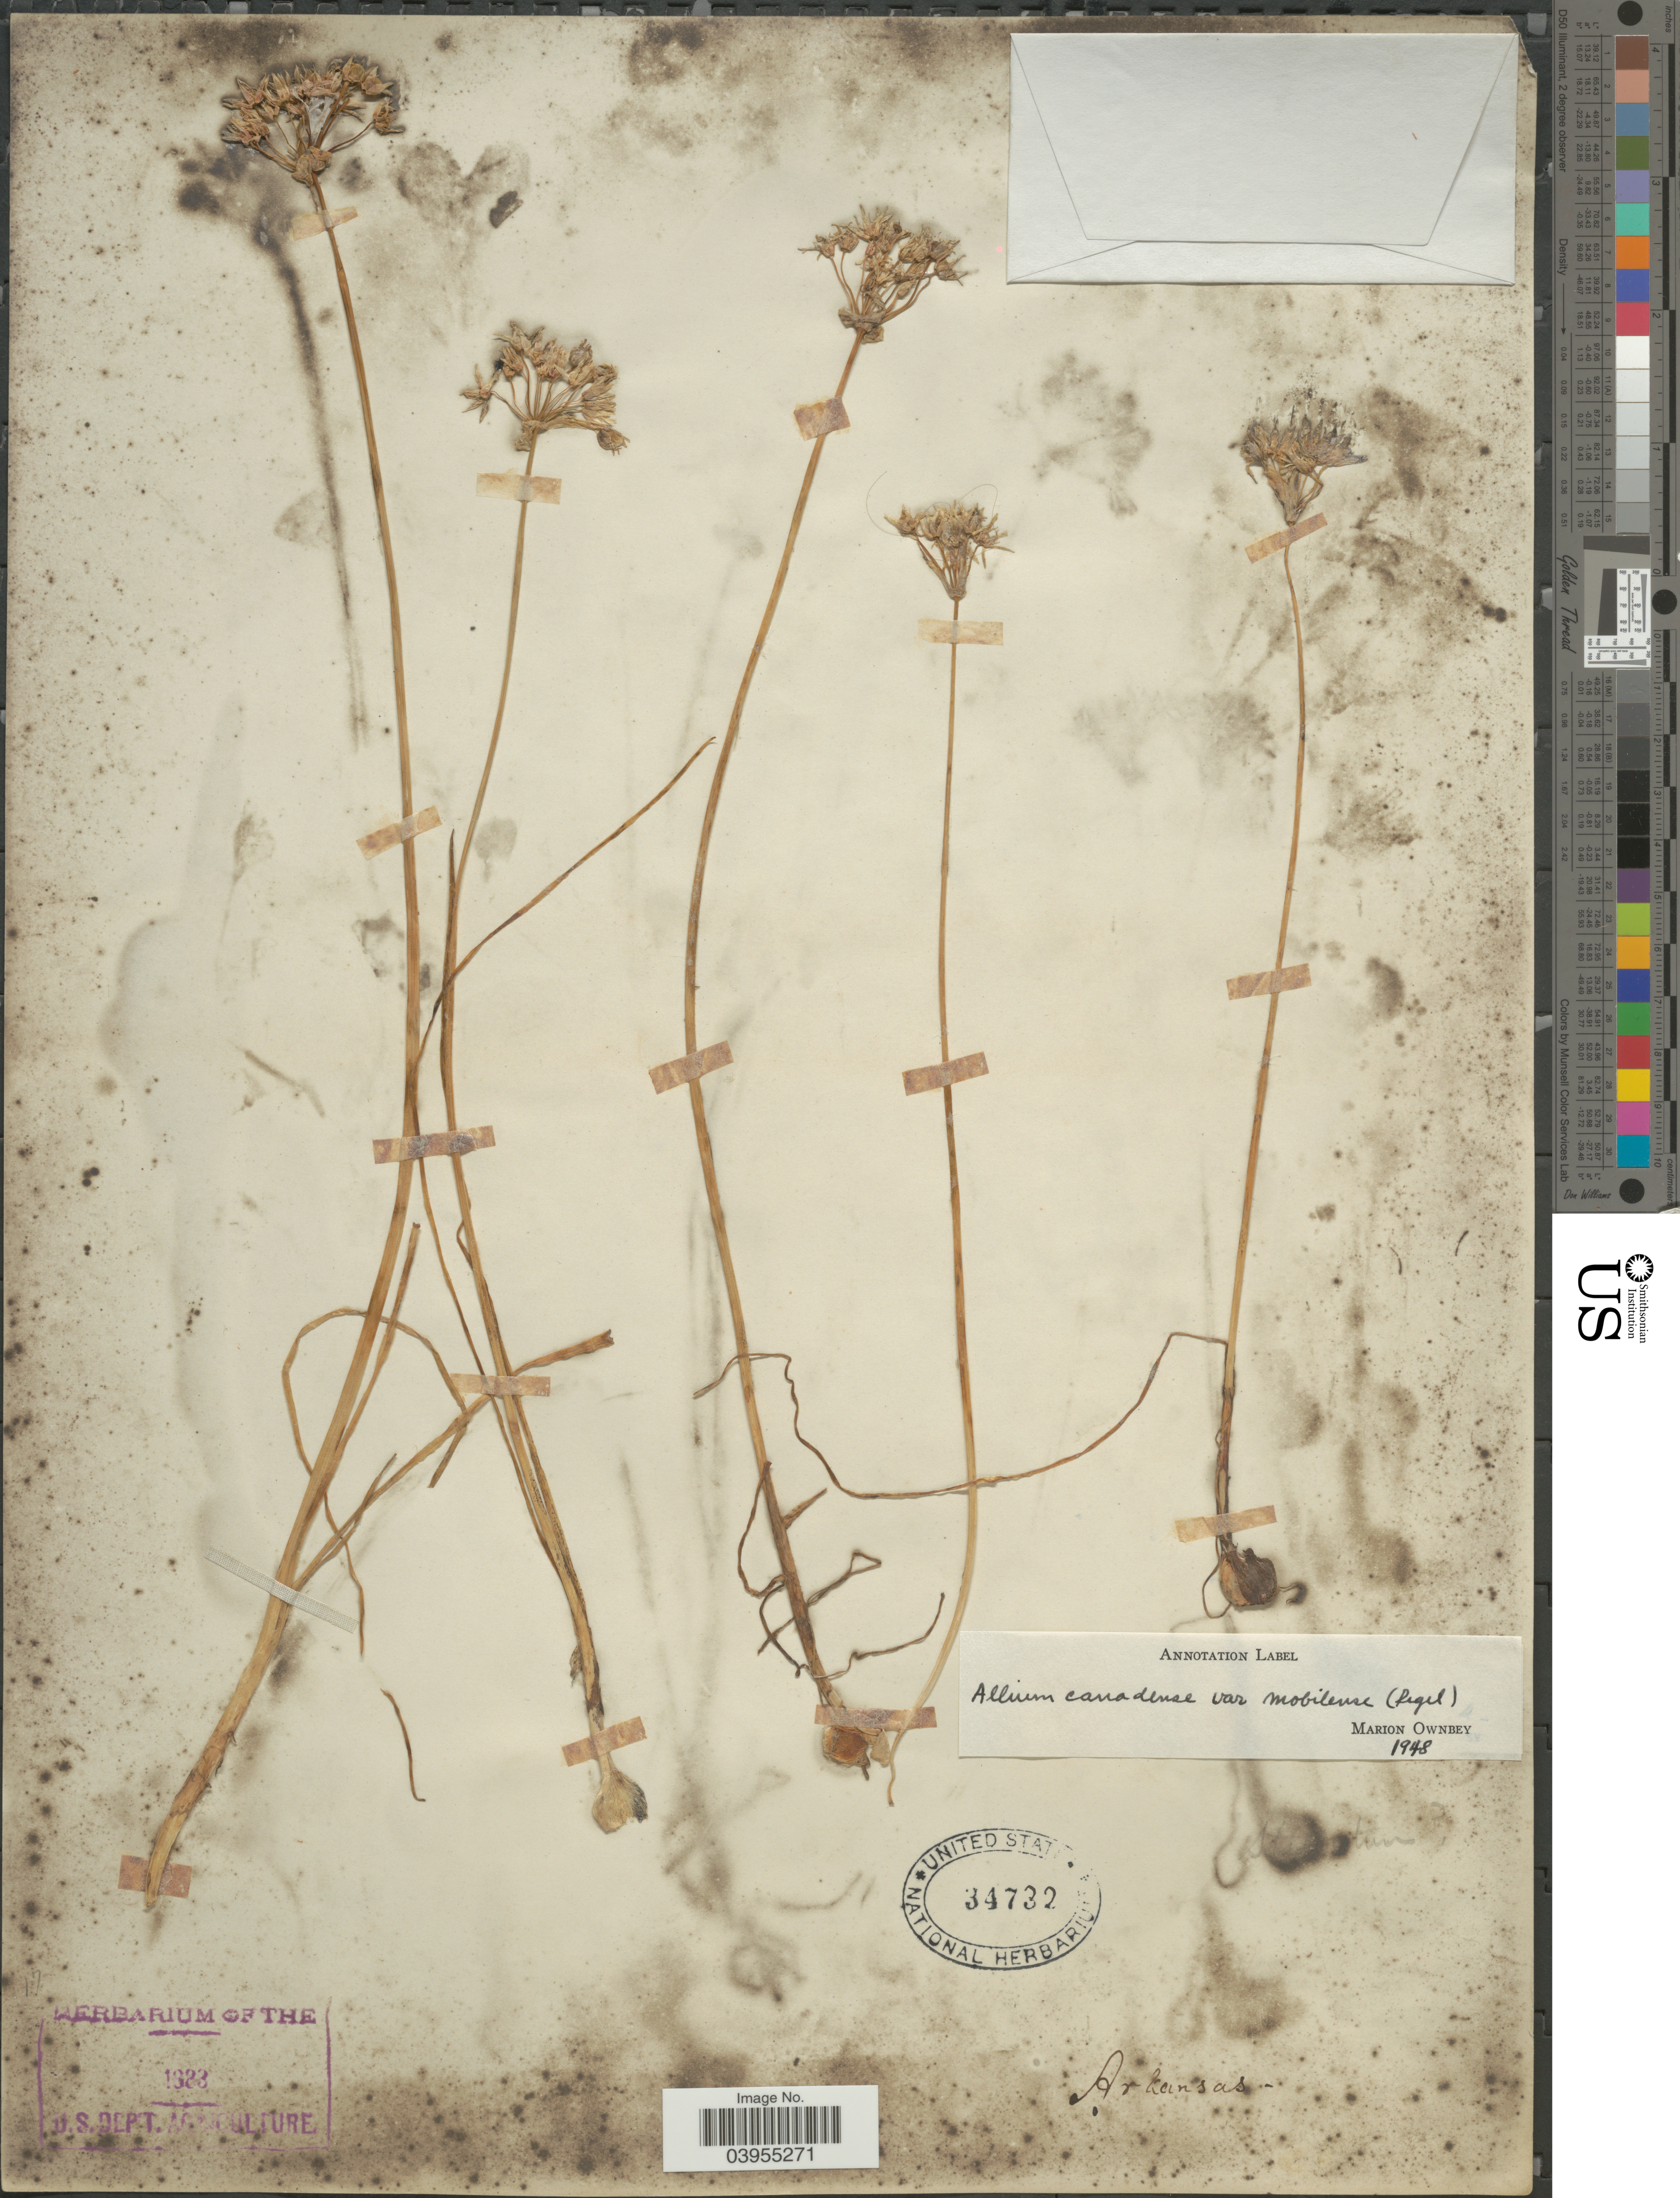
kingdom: Plantae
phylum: Tracheophyta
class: Liliopsida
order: Asparagales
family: Amaryllidaceae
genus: Allium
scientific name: Allium canadense var. mobilense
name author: (Regel) Traub & Ownbey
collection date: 1883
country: United States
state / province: Arkansas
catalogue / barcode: US 34732